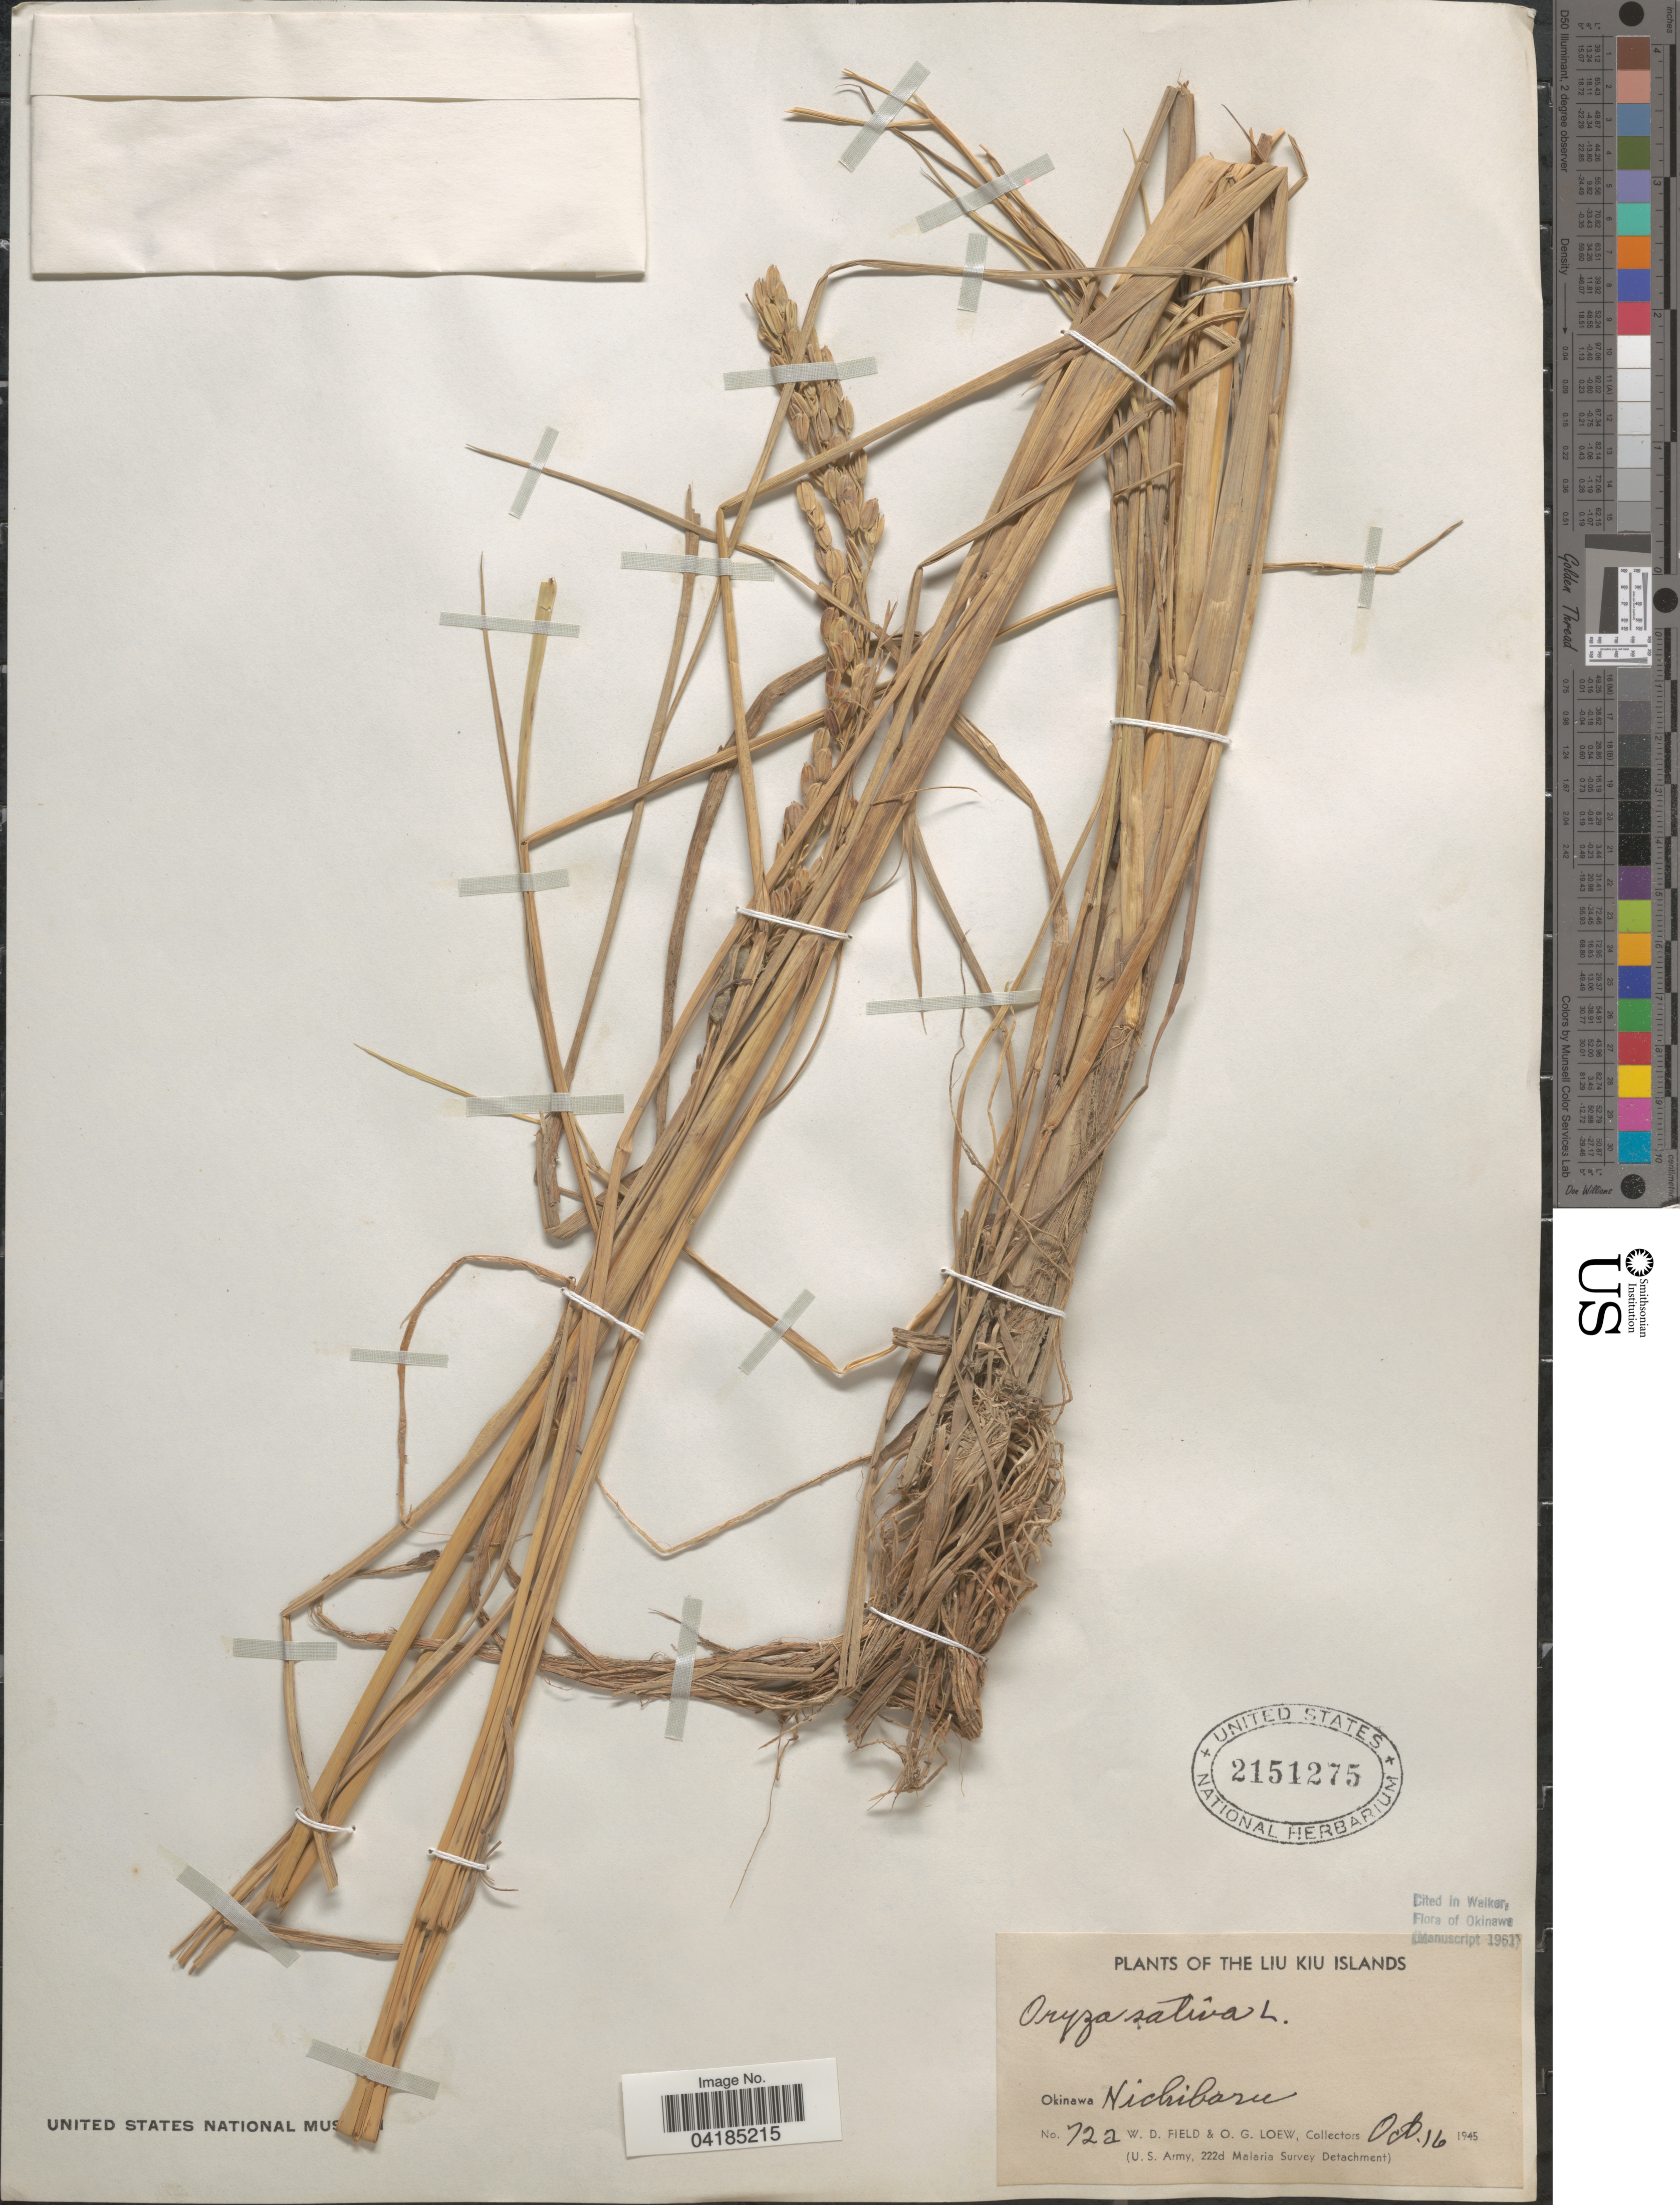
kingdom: Plantae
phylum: Tracheophyta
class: Liliopsida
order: Poales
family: Poaceae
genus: Oryza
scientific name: Oryza sativa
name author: L.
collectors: W. D. Field & O. G. Loew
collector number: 72a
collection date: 1945-10-16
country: Japan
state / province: Okinawa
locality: The Liu Kiu Islands. Okinawa. Nichibaru. (U.S. Army, 222d Malaria Survey Detachment).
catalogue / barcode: US 2151275